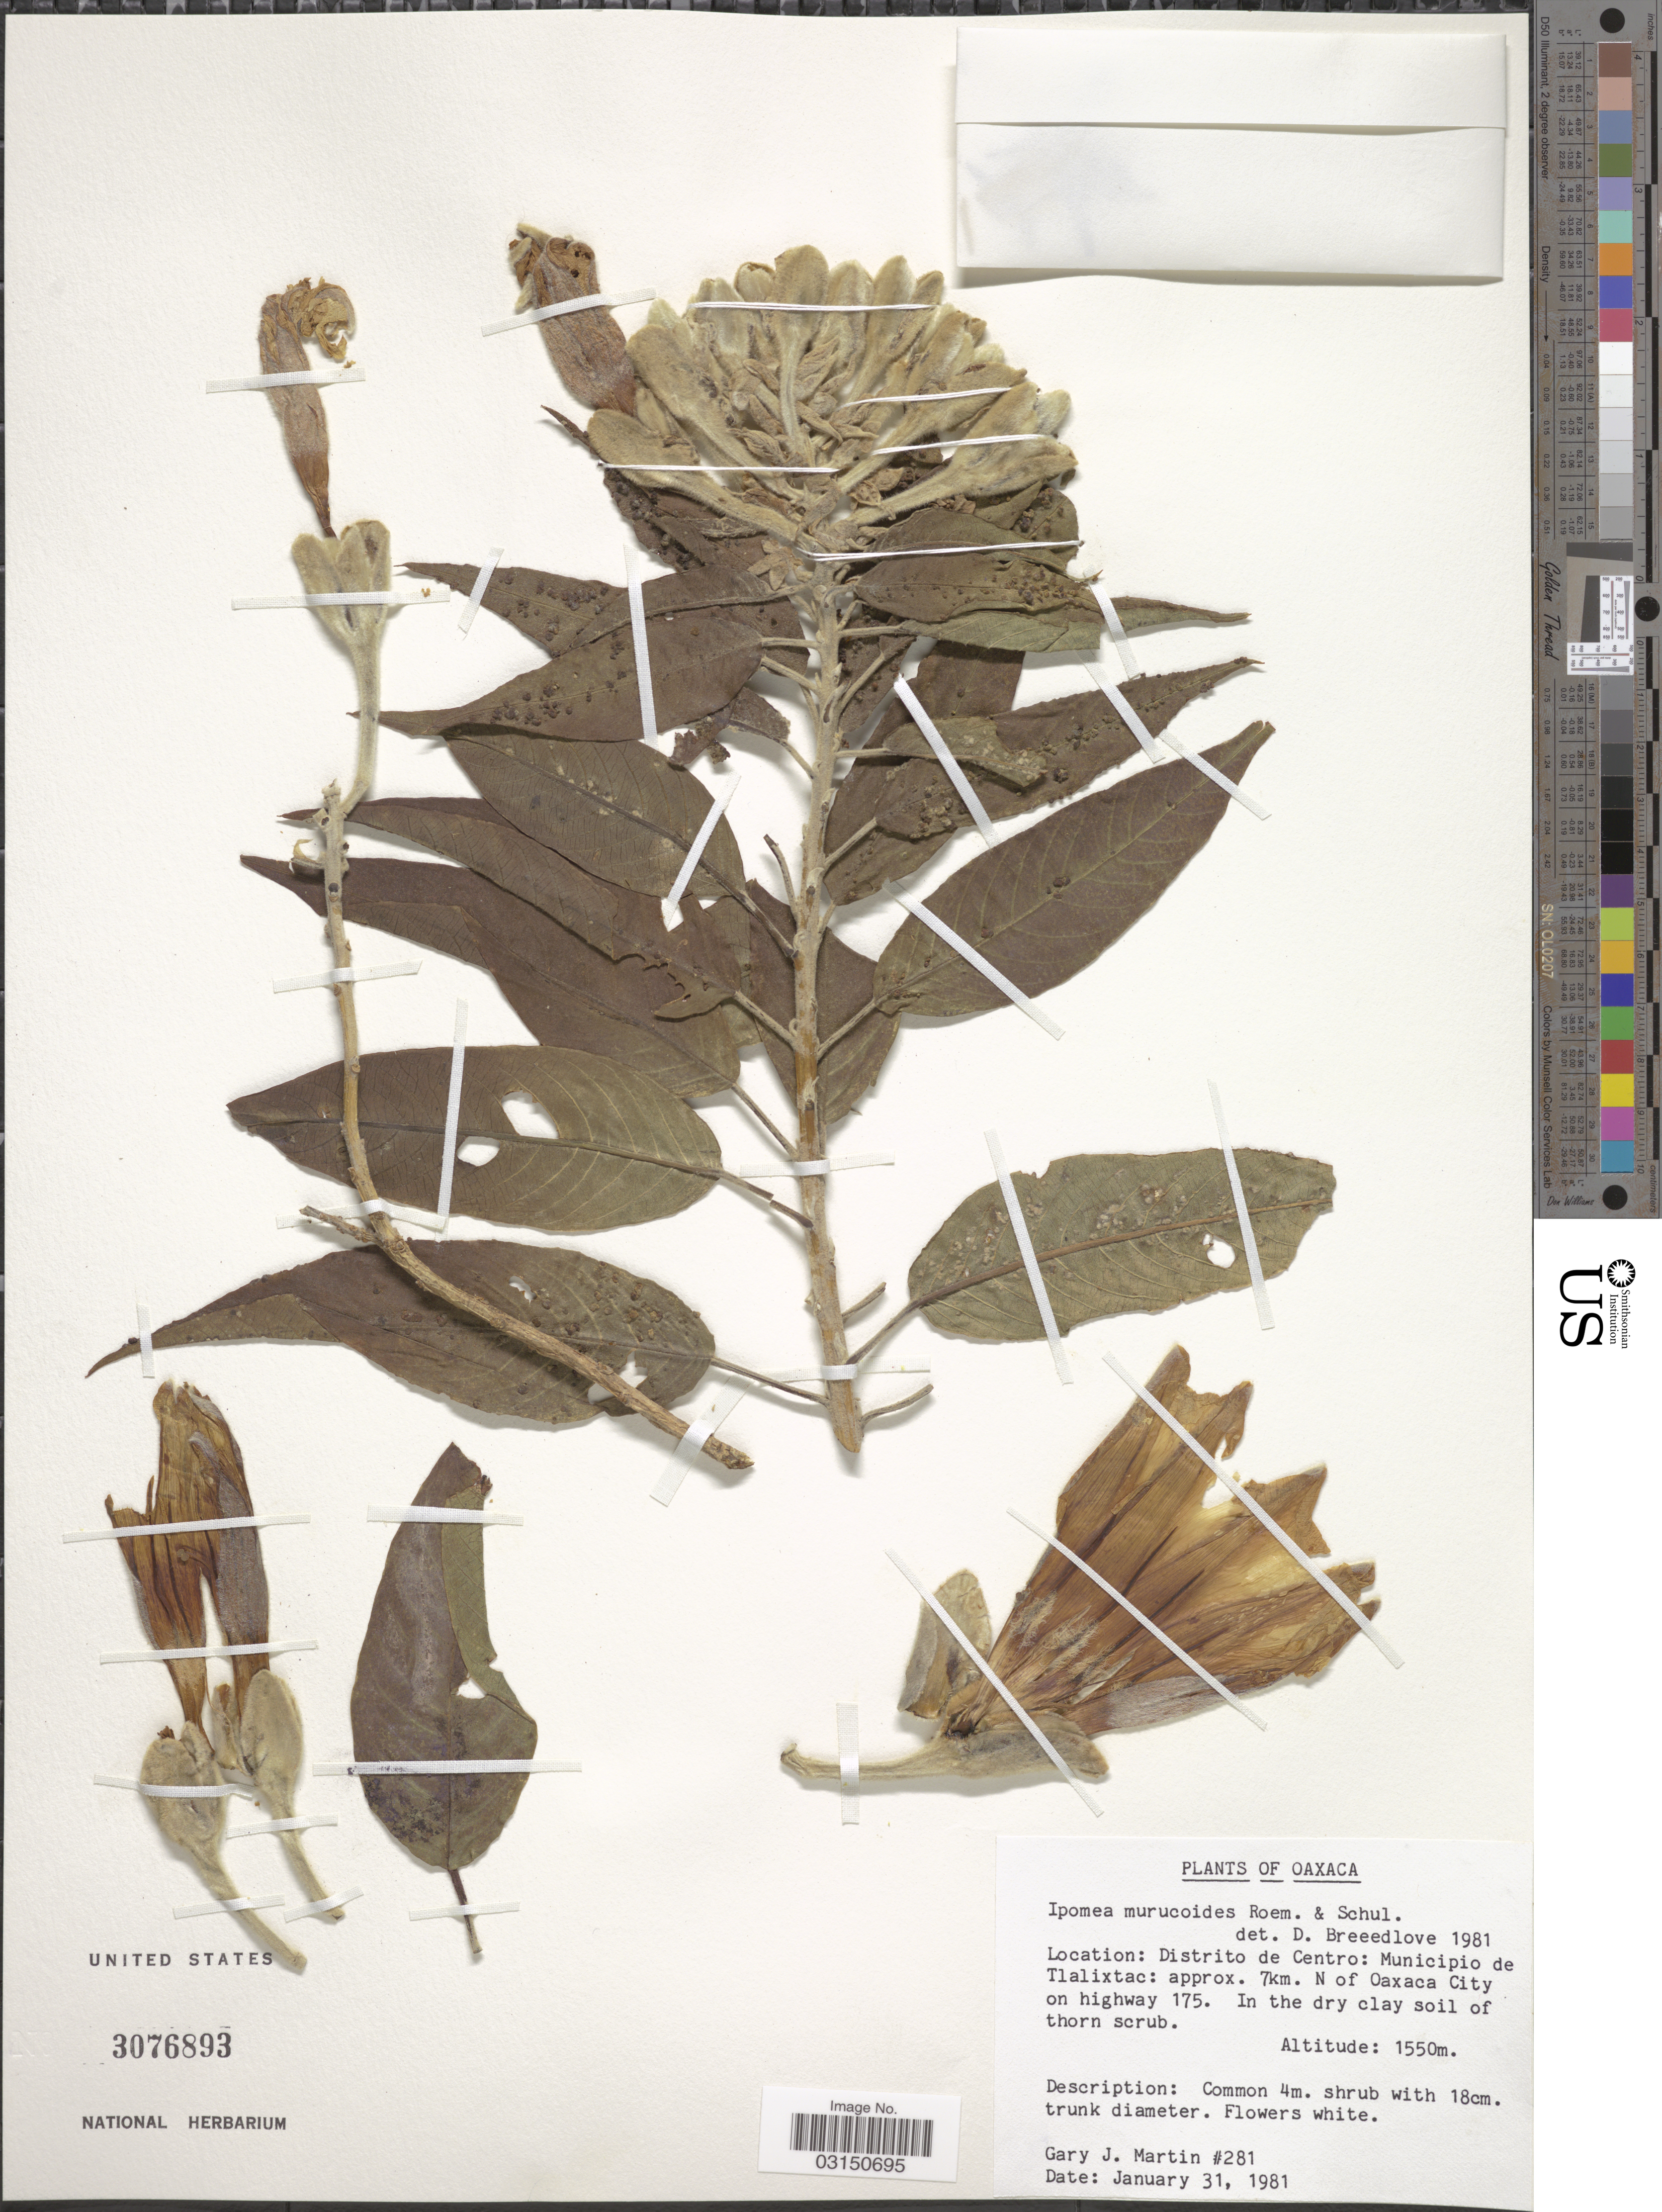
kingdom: Plantae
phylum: Tracheophyta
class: Magnoliopsida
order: Solanales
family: Convolvulaceae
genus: Ipomoea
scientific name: Ipomoea murucoides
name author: Roem. & Schult.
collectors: G. J. Martin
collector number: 281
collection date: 1981-01-31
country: Mexico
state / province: Oaxaca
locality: Distrito de Centro: Municipio de Tlalixtac: approx. 7km. N of Oaxaca City on highway 175.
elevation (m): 1550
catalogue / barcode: US 3076893